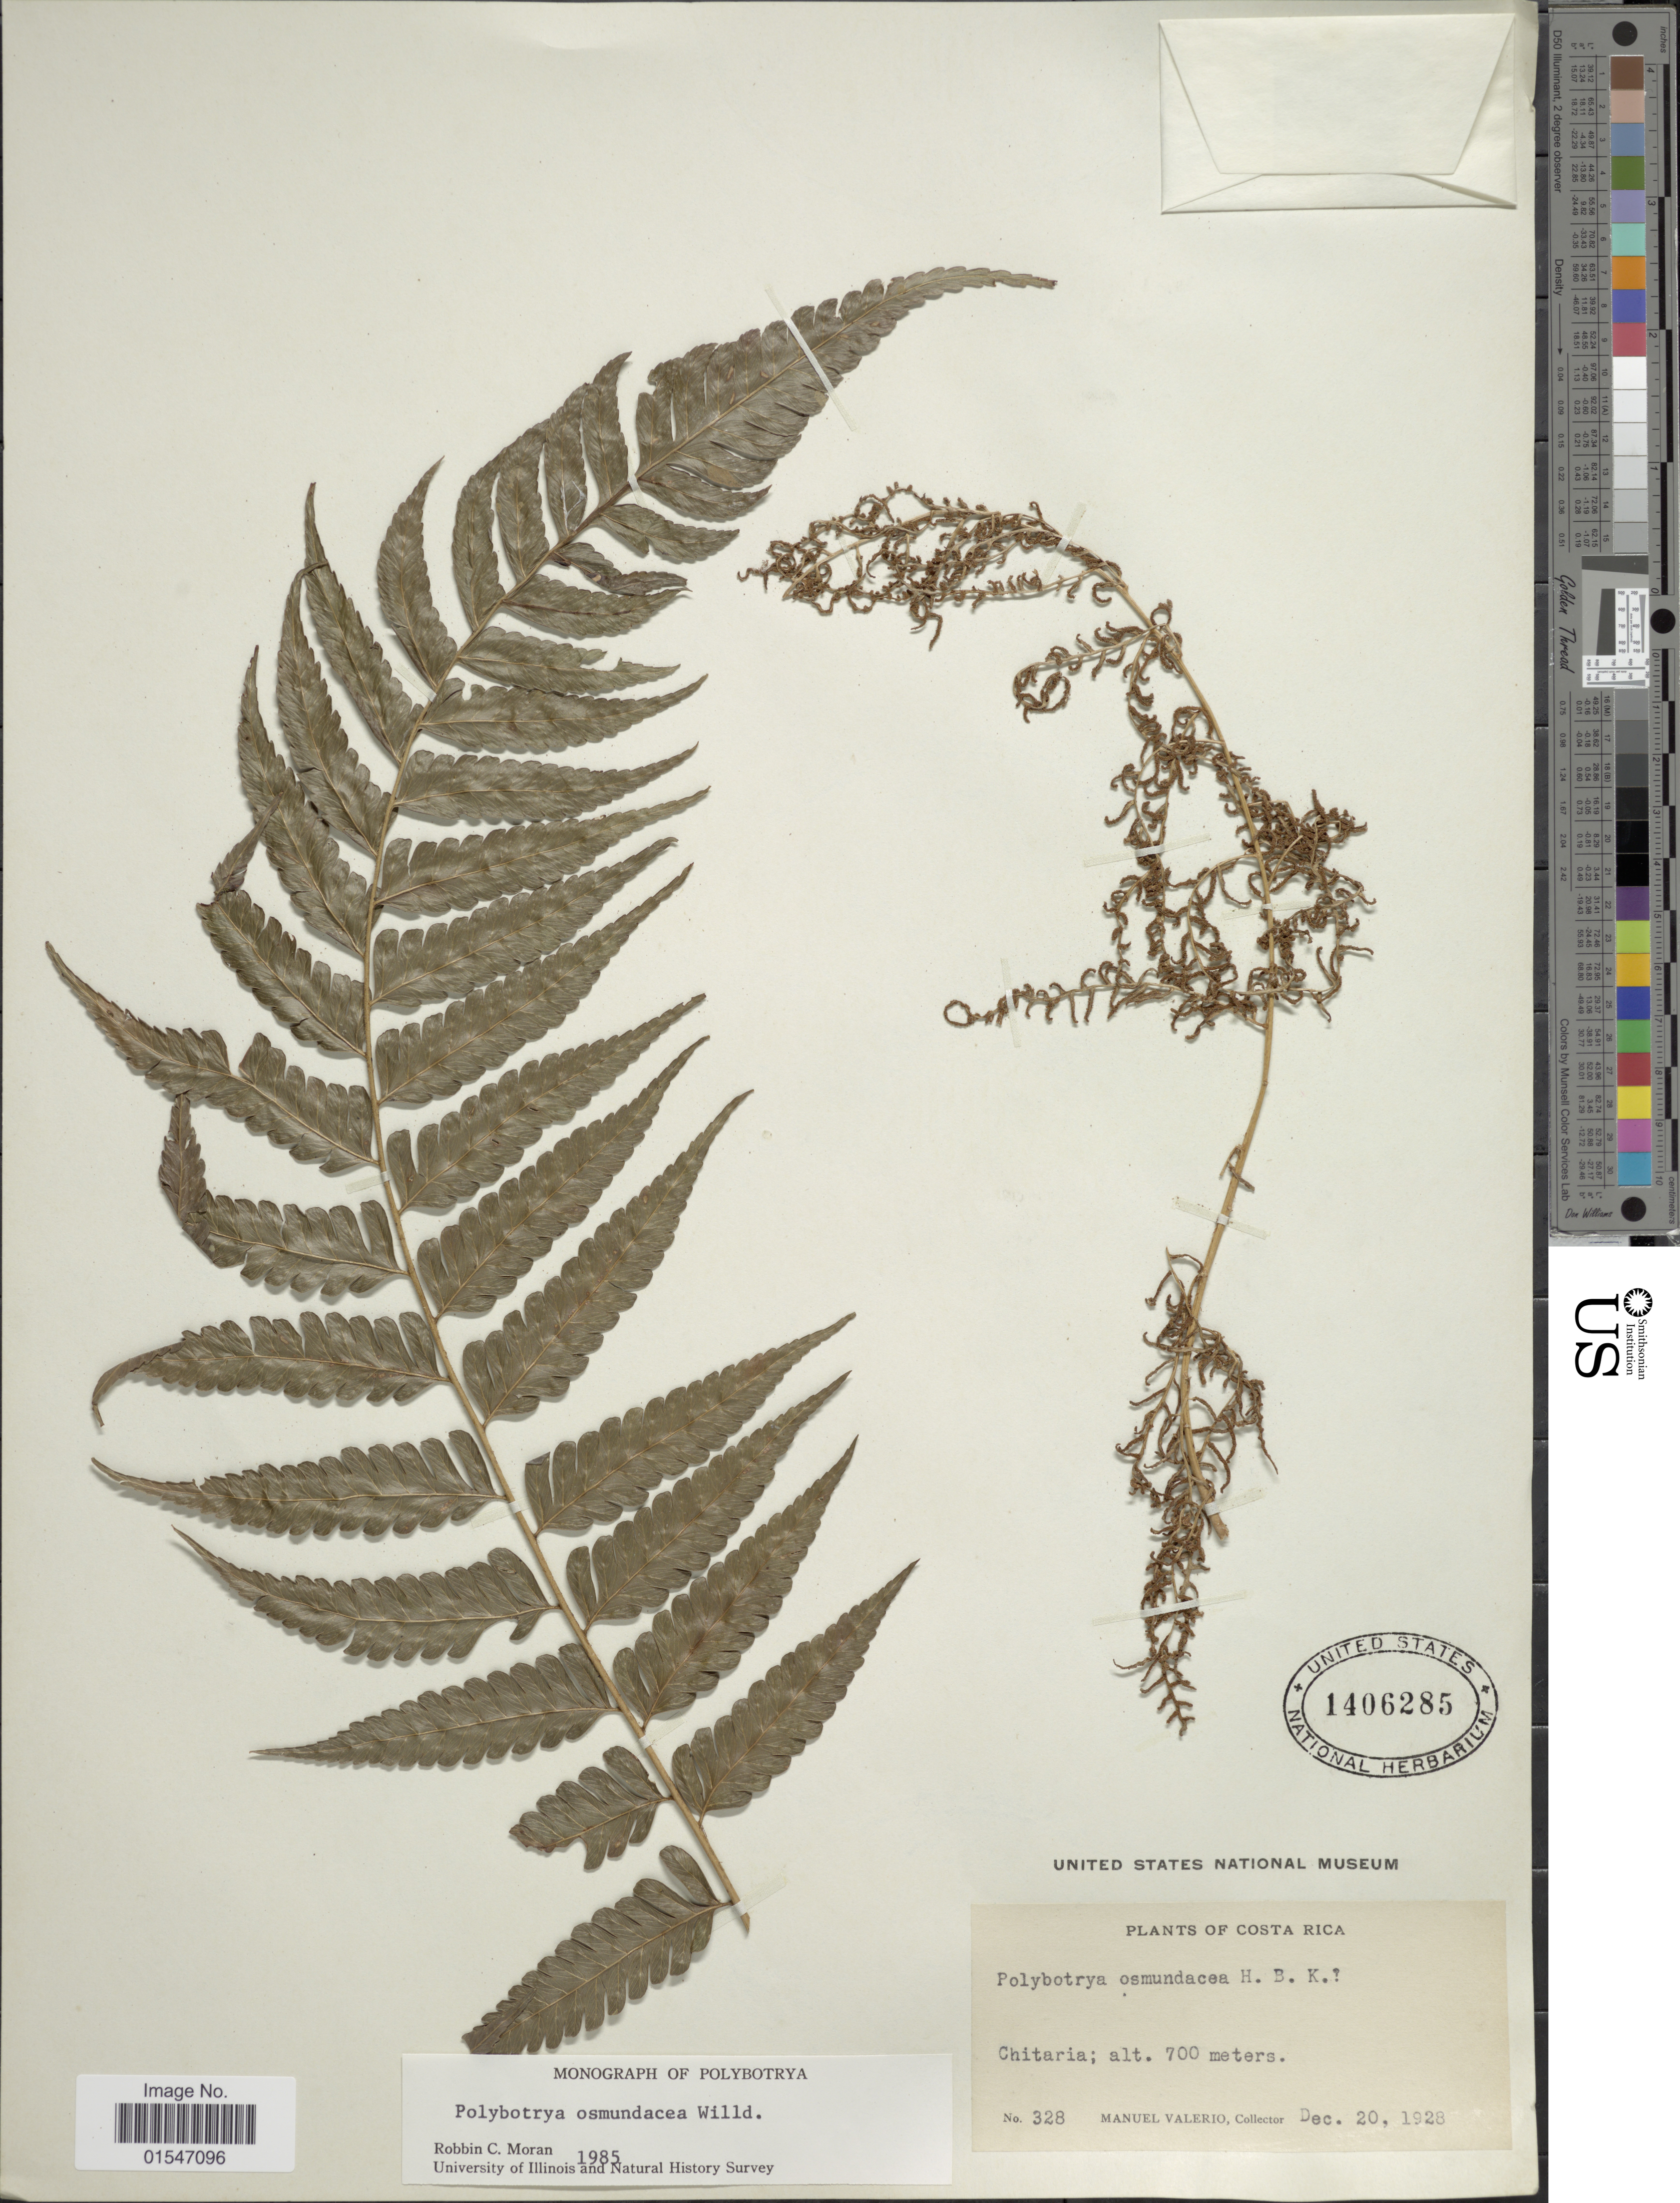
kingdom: Plantae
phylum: Tracheophyta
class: Polypodiopsida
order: Polypodiales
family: Dryopteridaceae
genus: Polybotrya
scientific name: Polybotrya osmundacea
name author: Humb. & Bonpl. ex Willd.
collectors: M. Valerio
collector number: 328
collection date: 1928-12-20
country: Costa Rica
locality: Chitaria.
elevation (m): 700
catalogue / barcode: US 1406285